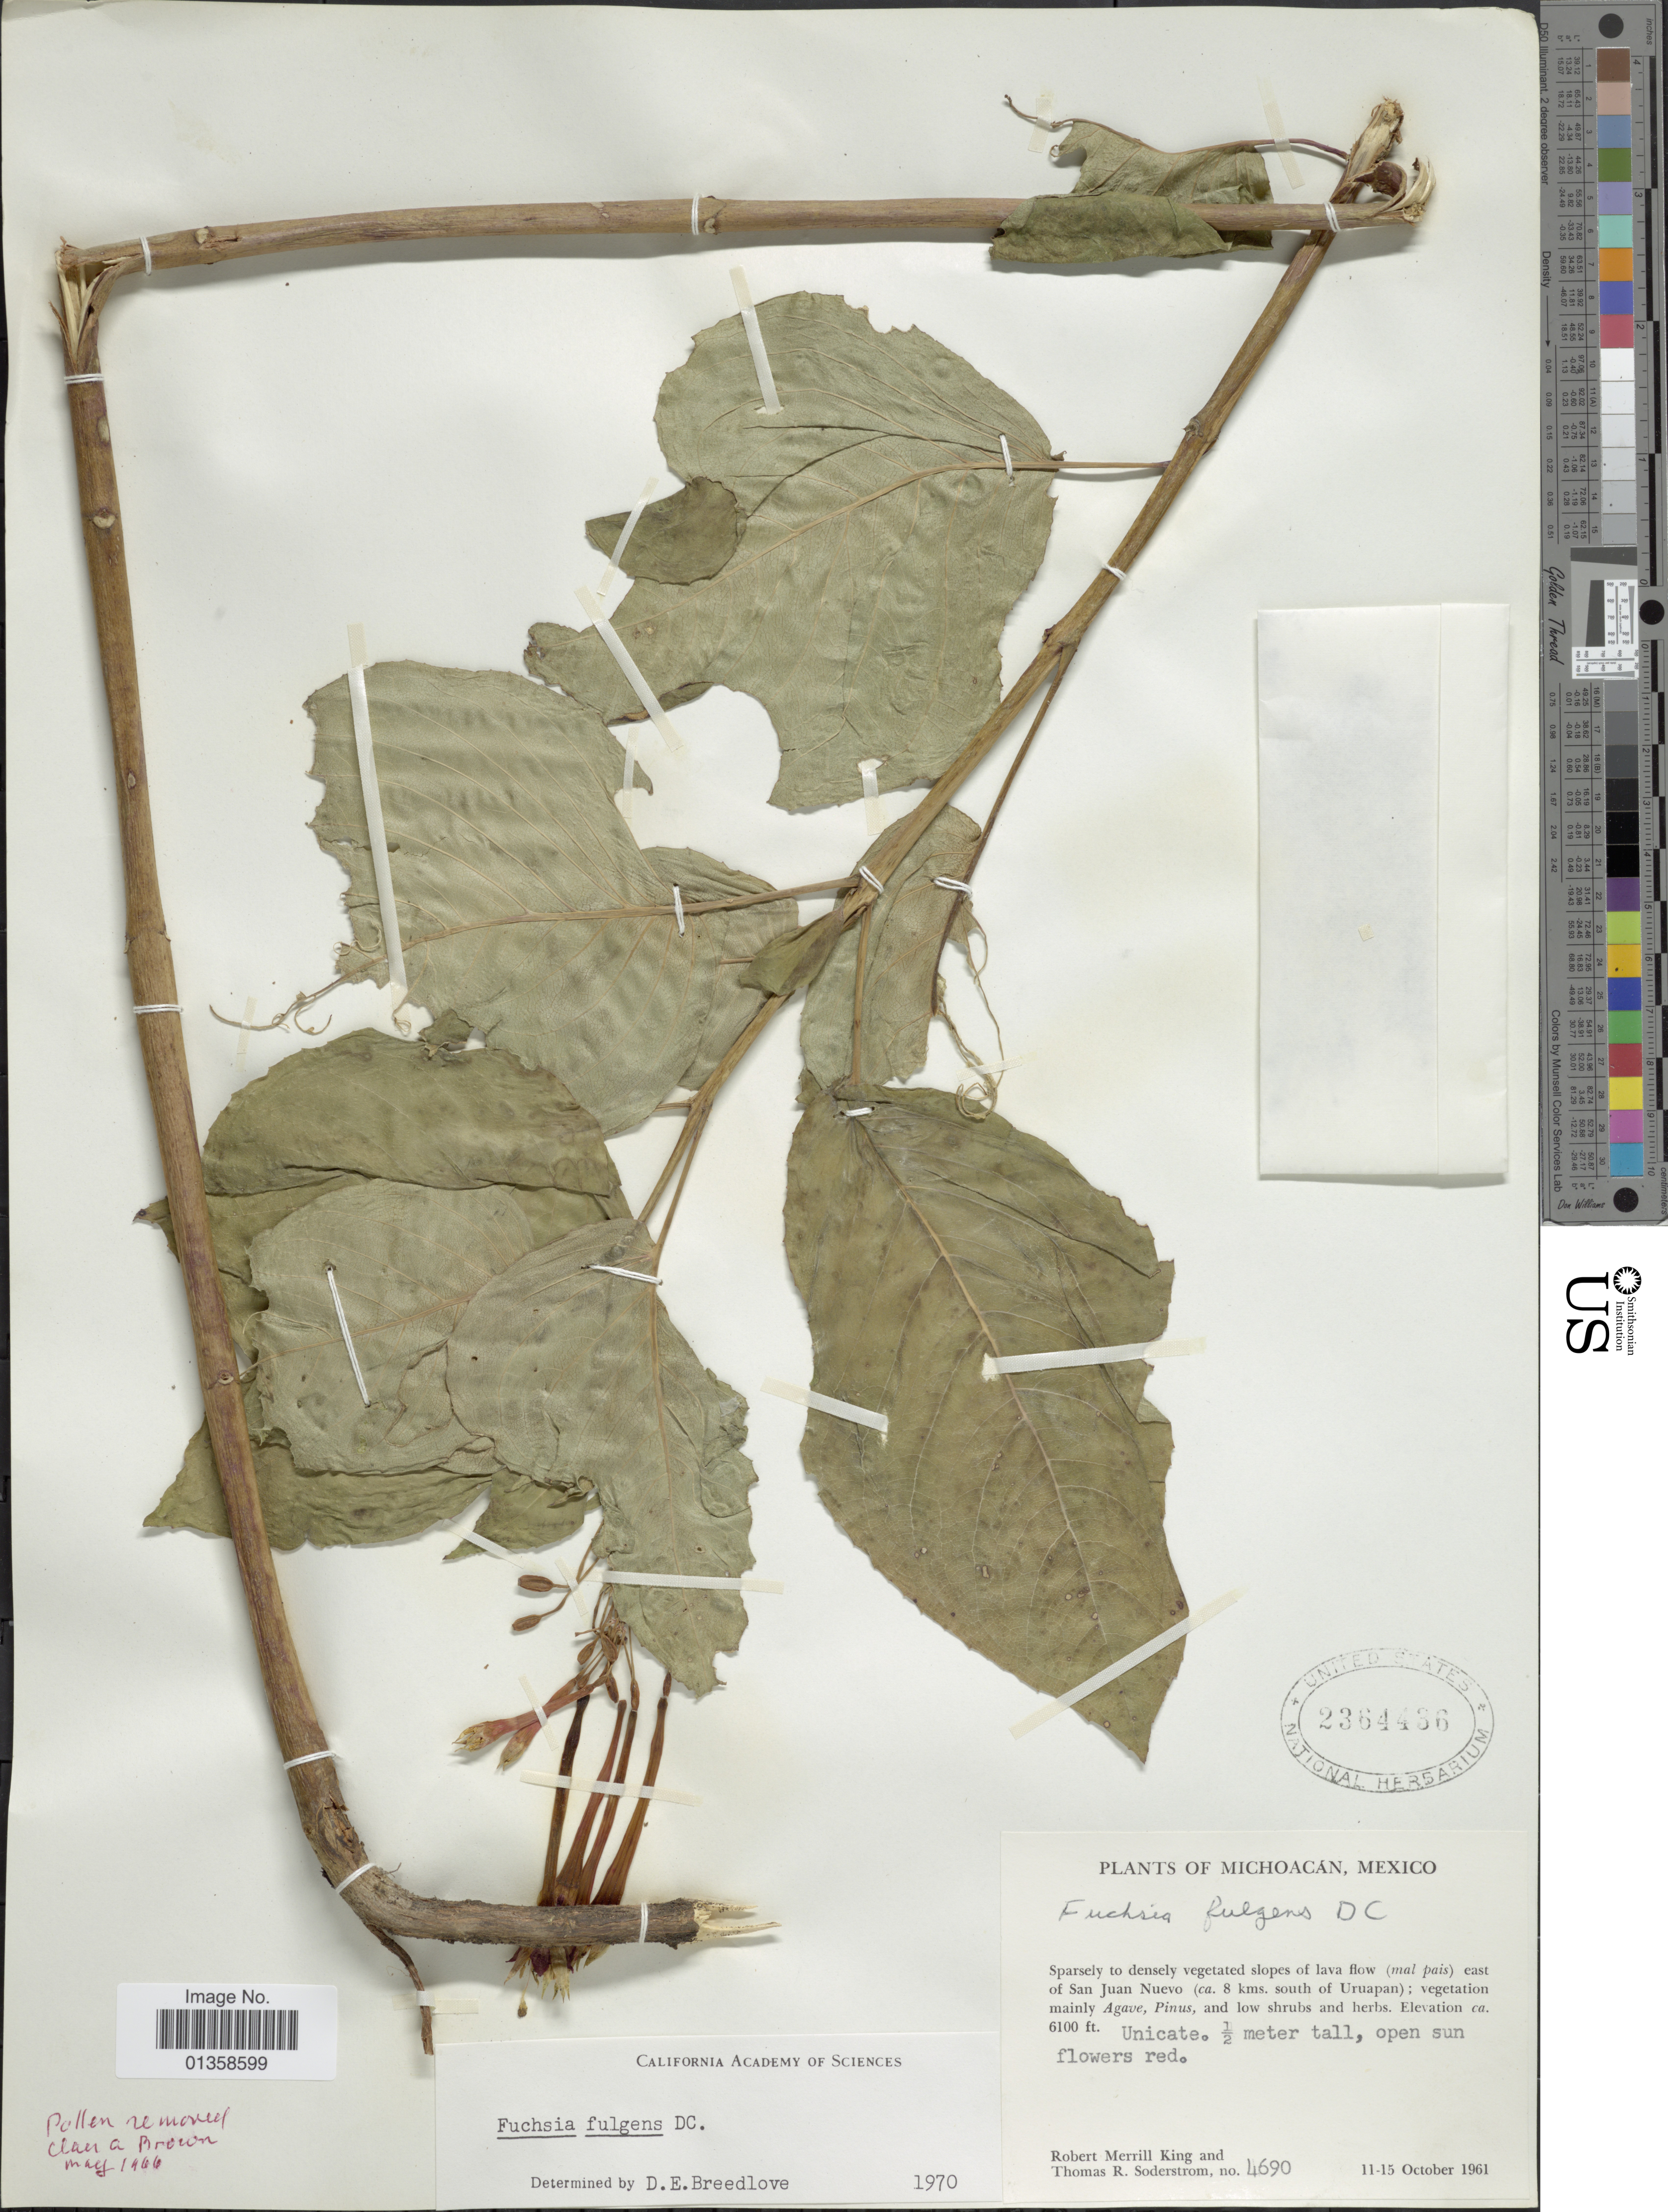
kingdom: Plantae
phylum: Tracheophyta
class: Magnoliopsida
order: Myrtales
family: Onagraceae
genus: Fuchsia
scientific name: Fuchsia fulgens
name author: DC.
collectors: R. M. King & T. R. Soderstrom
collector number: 4690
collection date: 1961-10-11/1961-10-15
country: Mexico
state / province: Michoacán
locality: Sparsely to densely vegetated slopes of lava flow (mal pais) east of San Juan (ca. 8 kms. south of Uruapan)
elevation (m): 1859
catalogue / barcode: US 2364436